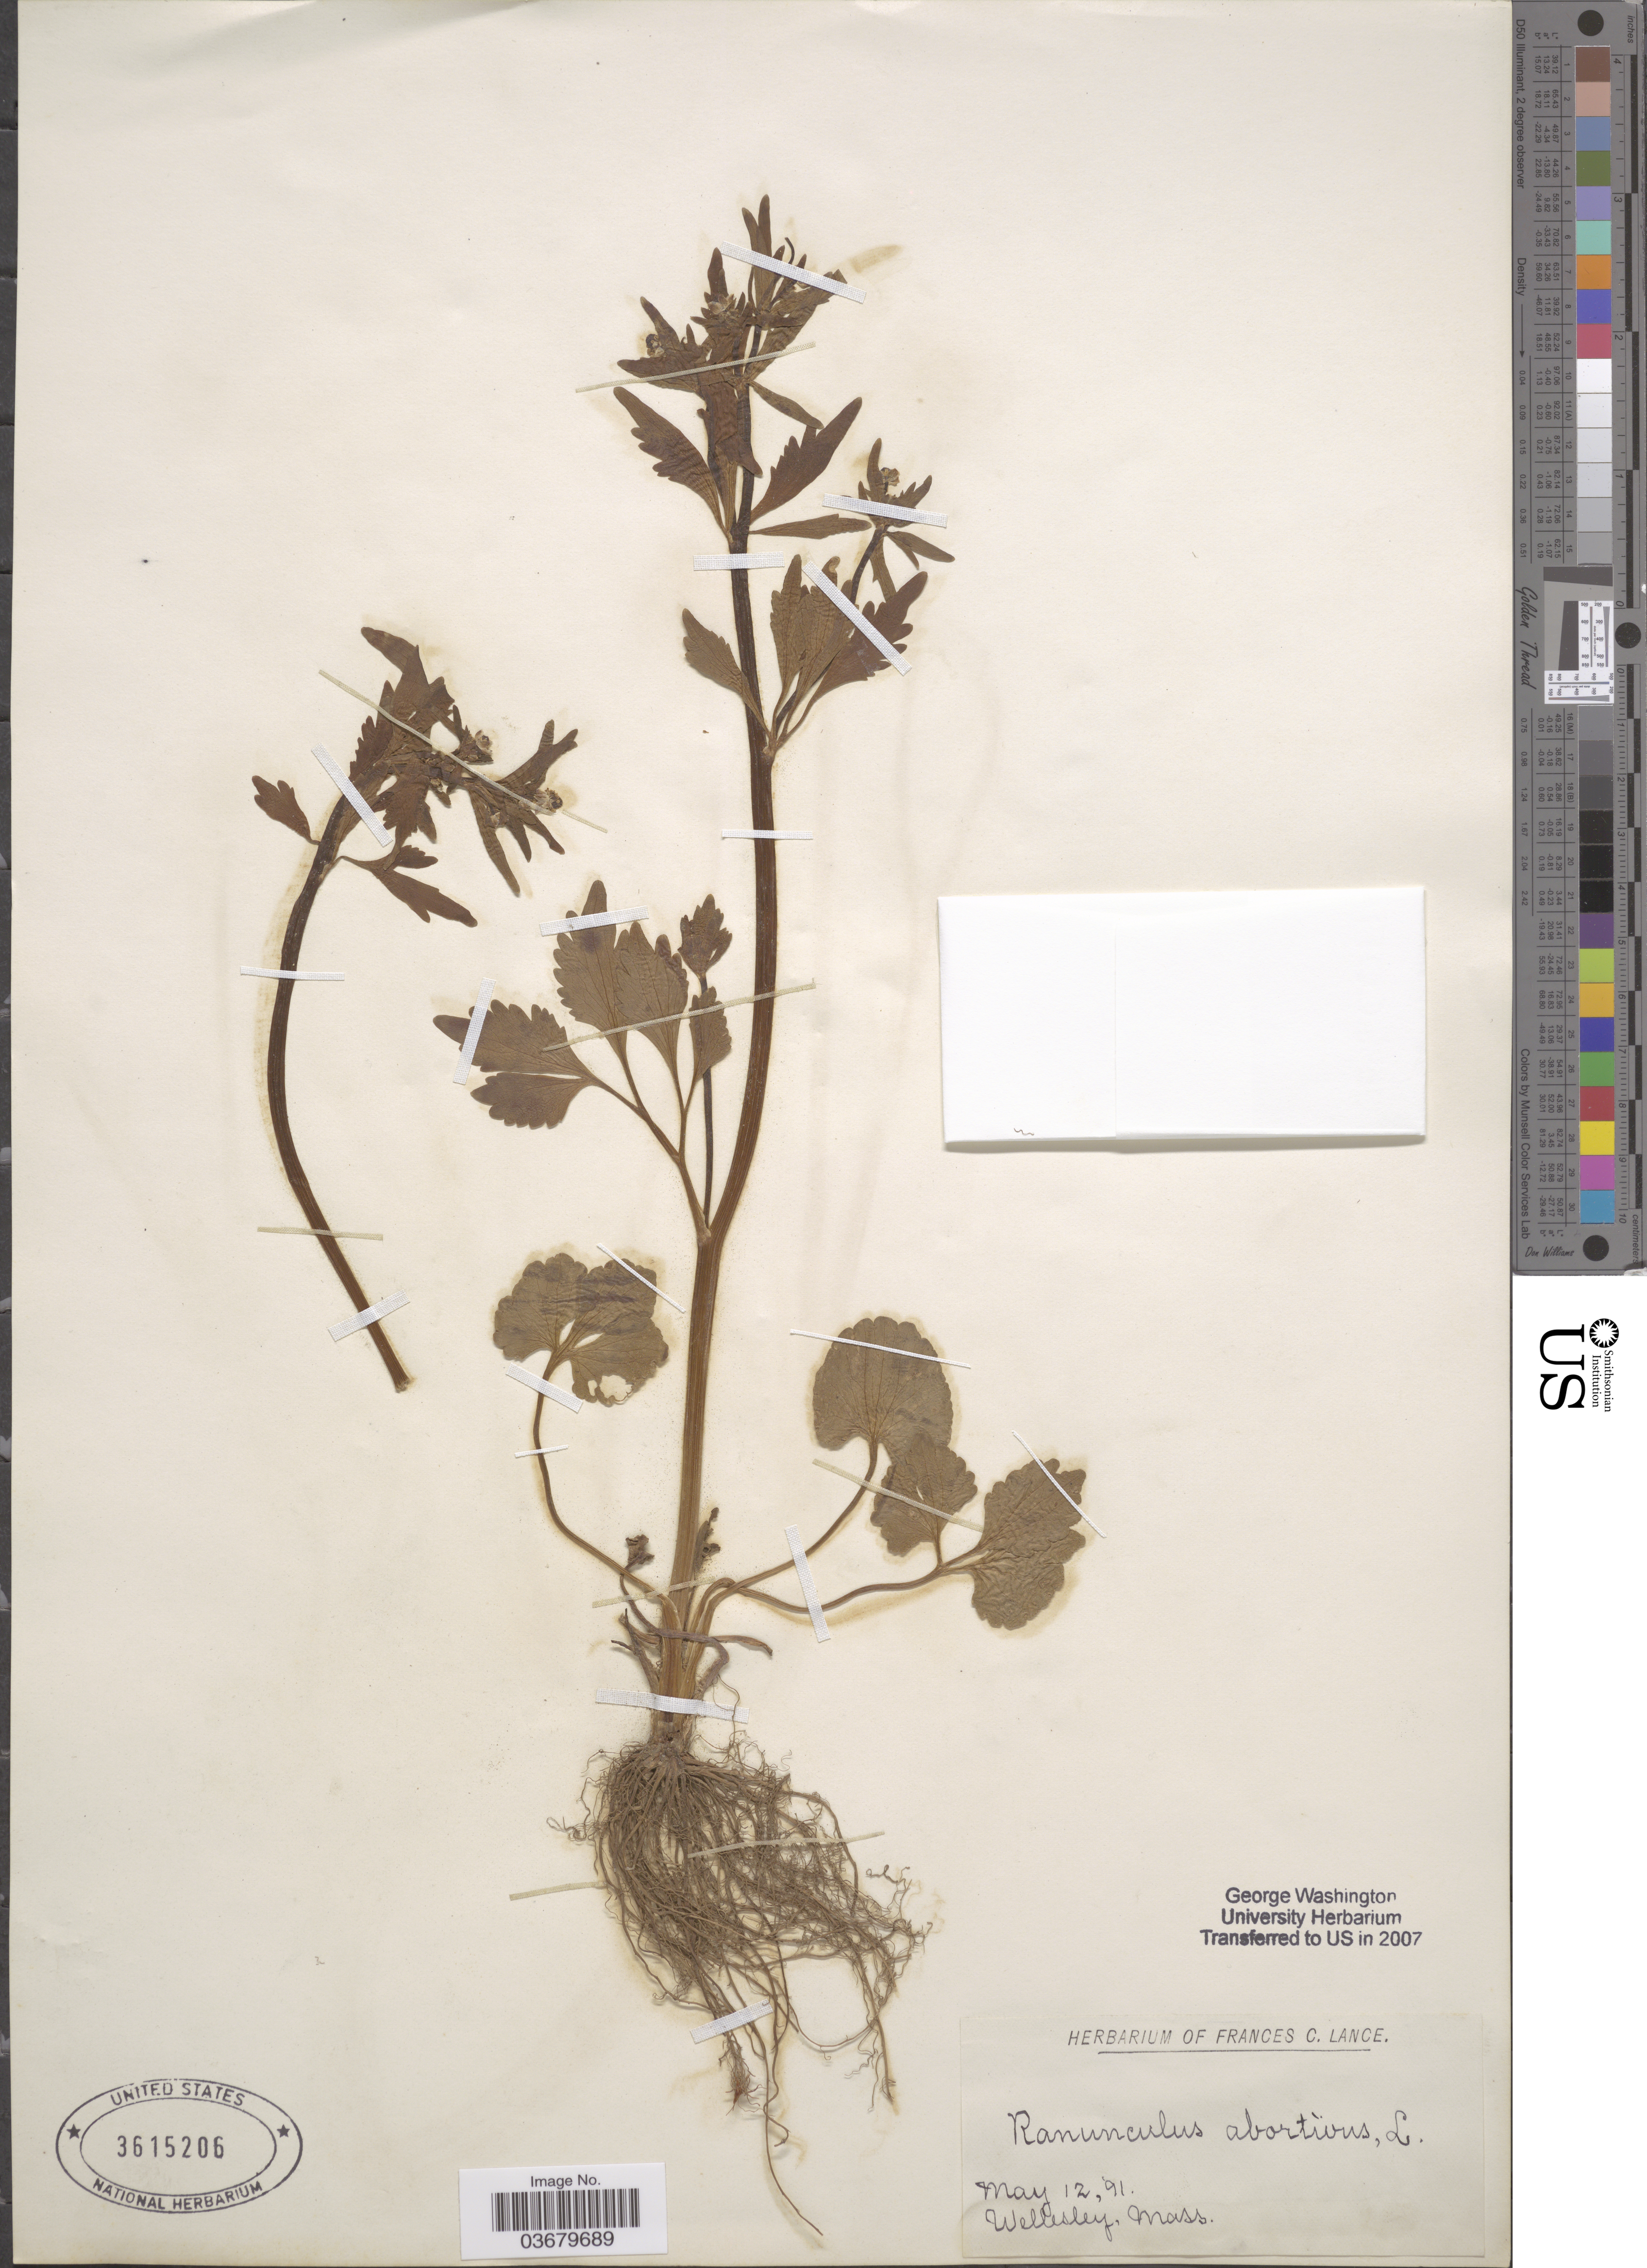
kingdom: Plantae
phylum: Tracheophyta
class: Magnoliopsida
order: Ranunculales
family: Ranunculaceae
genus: Ranunculus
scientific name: Ranunculus acris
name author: L.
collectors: ex herb. Frances C. Lance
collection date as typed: Transcribed d/m/y: 12/5/91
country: United States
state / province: Massachusetts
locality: Wellesley.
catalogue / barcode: US 3615206